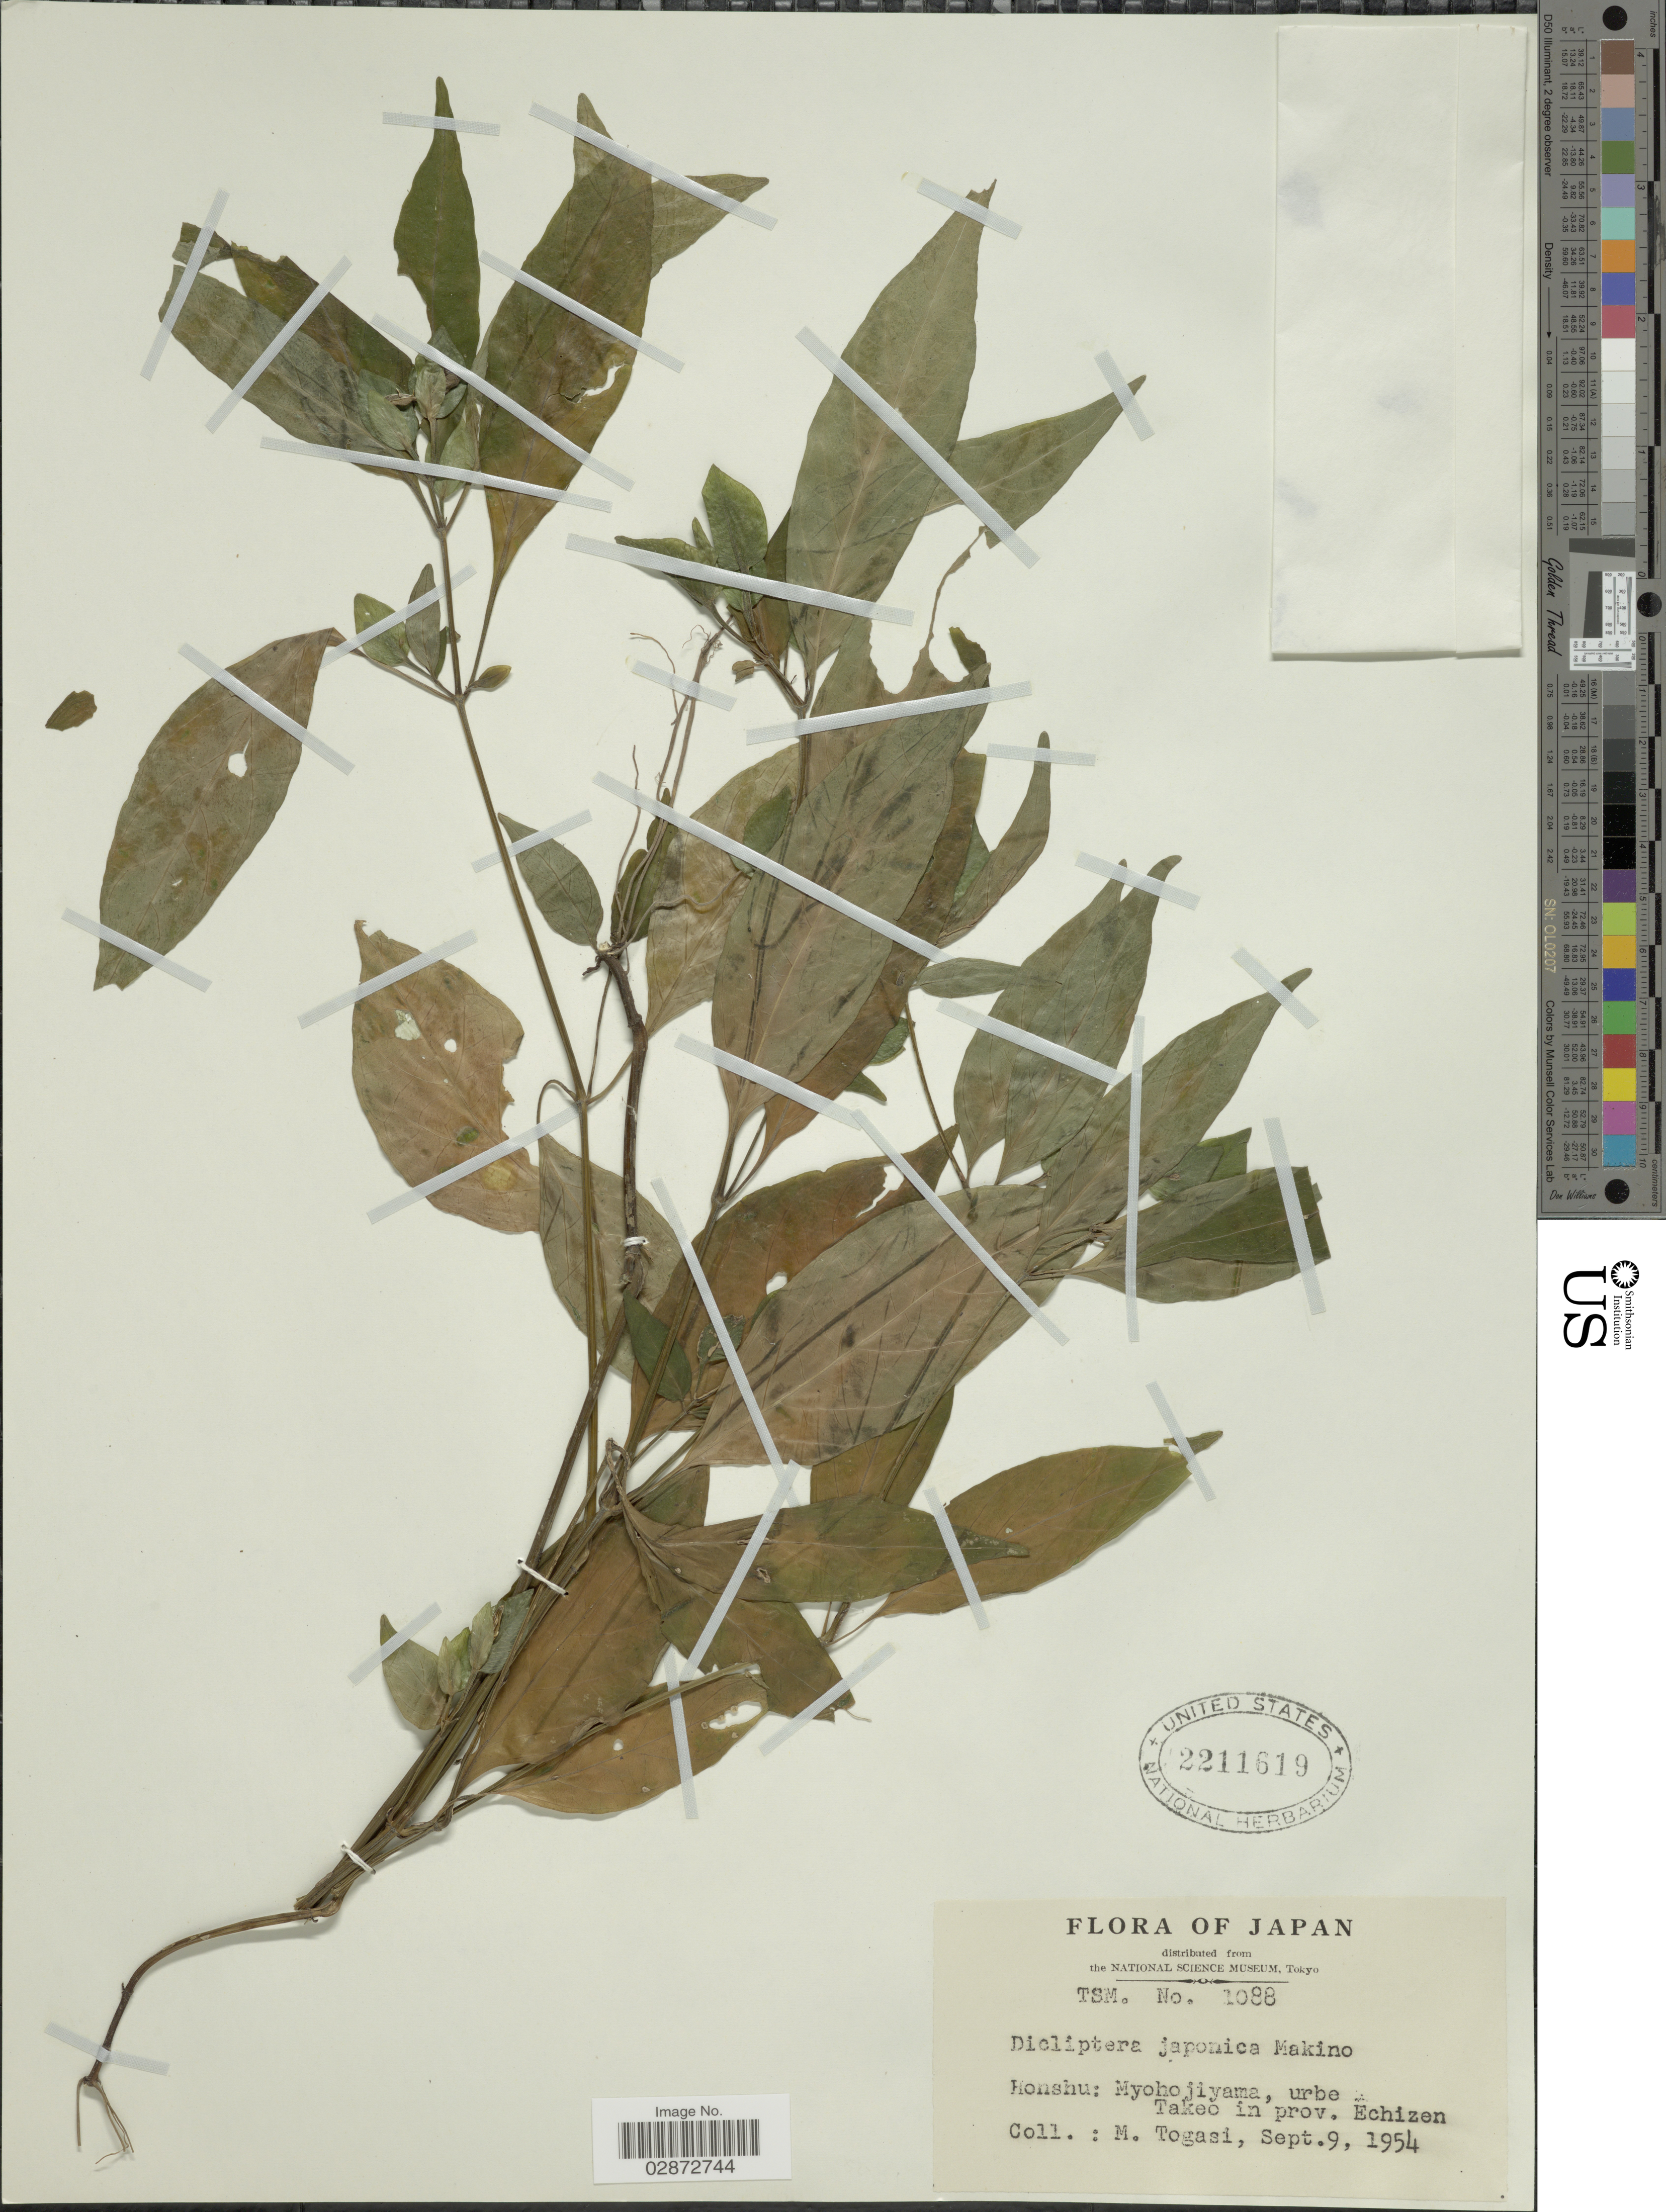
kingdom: Plantae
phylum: Tracheophyta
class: Magnoliopsida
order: Lamiales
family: Acanthaceae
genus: Dicliptera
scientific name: Dicliptera japonica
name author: (Thunb.) Makino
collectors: M. Togasi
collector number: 1088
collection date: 1954-09-09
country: Japan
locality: Honshu: Myohojiyama, urbe Takeo in prov. Echizen.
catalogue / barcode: US 2211619